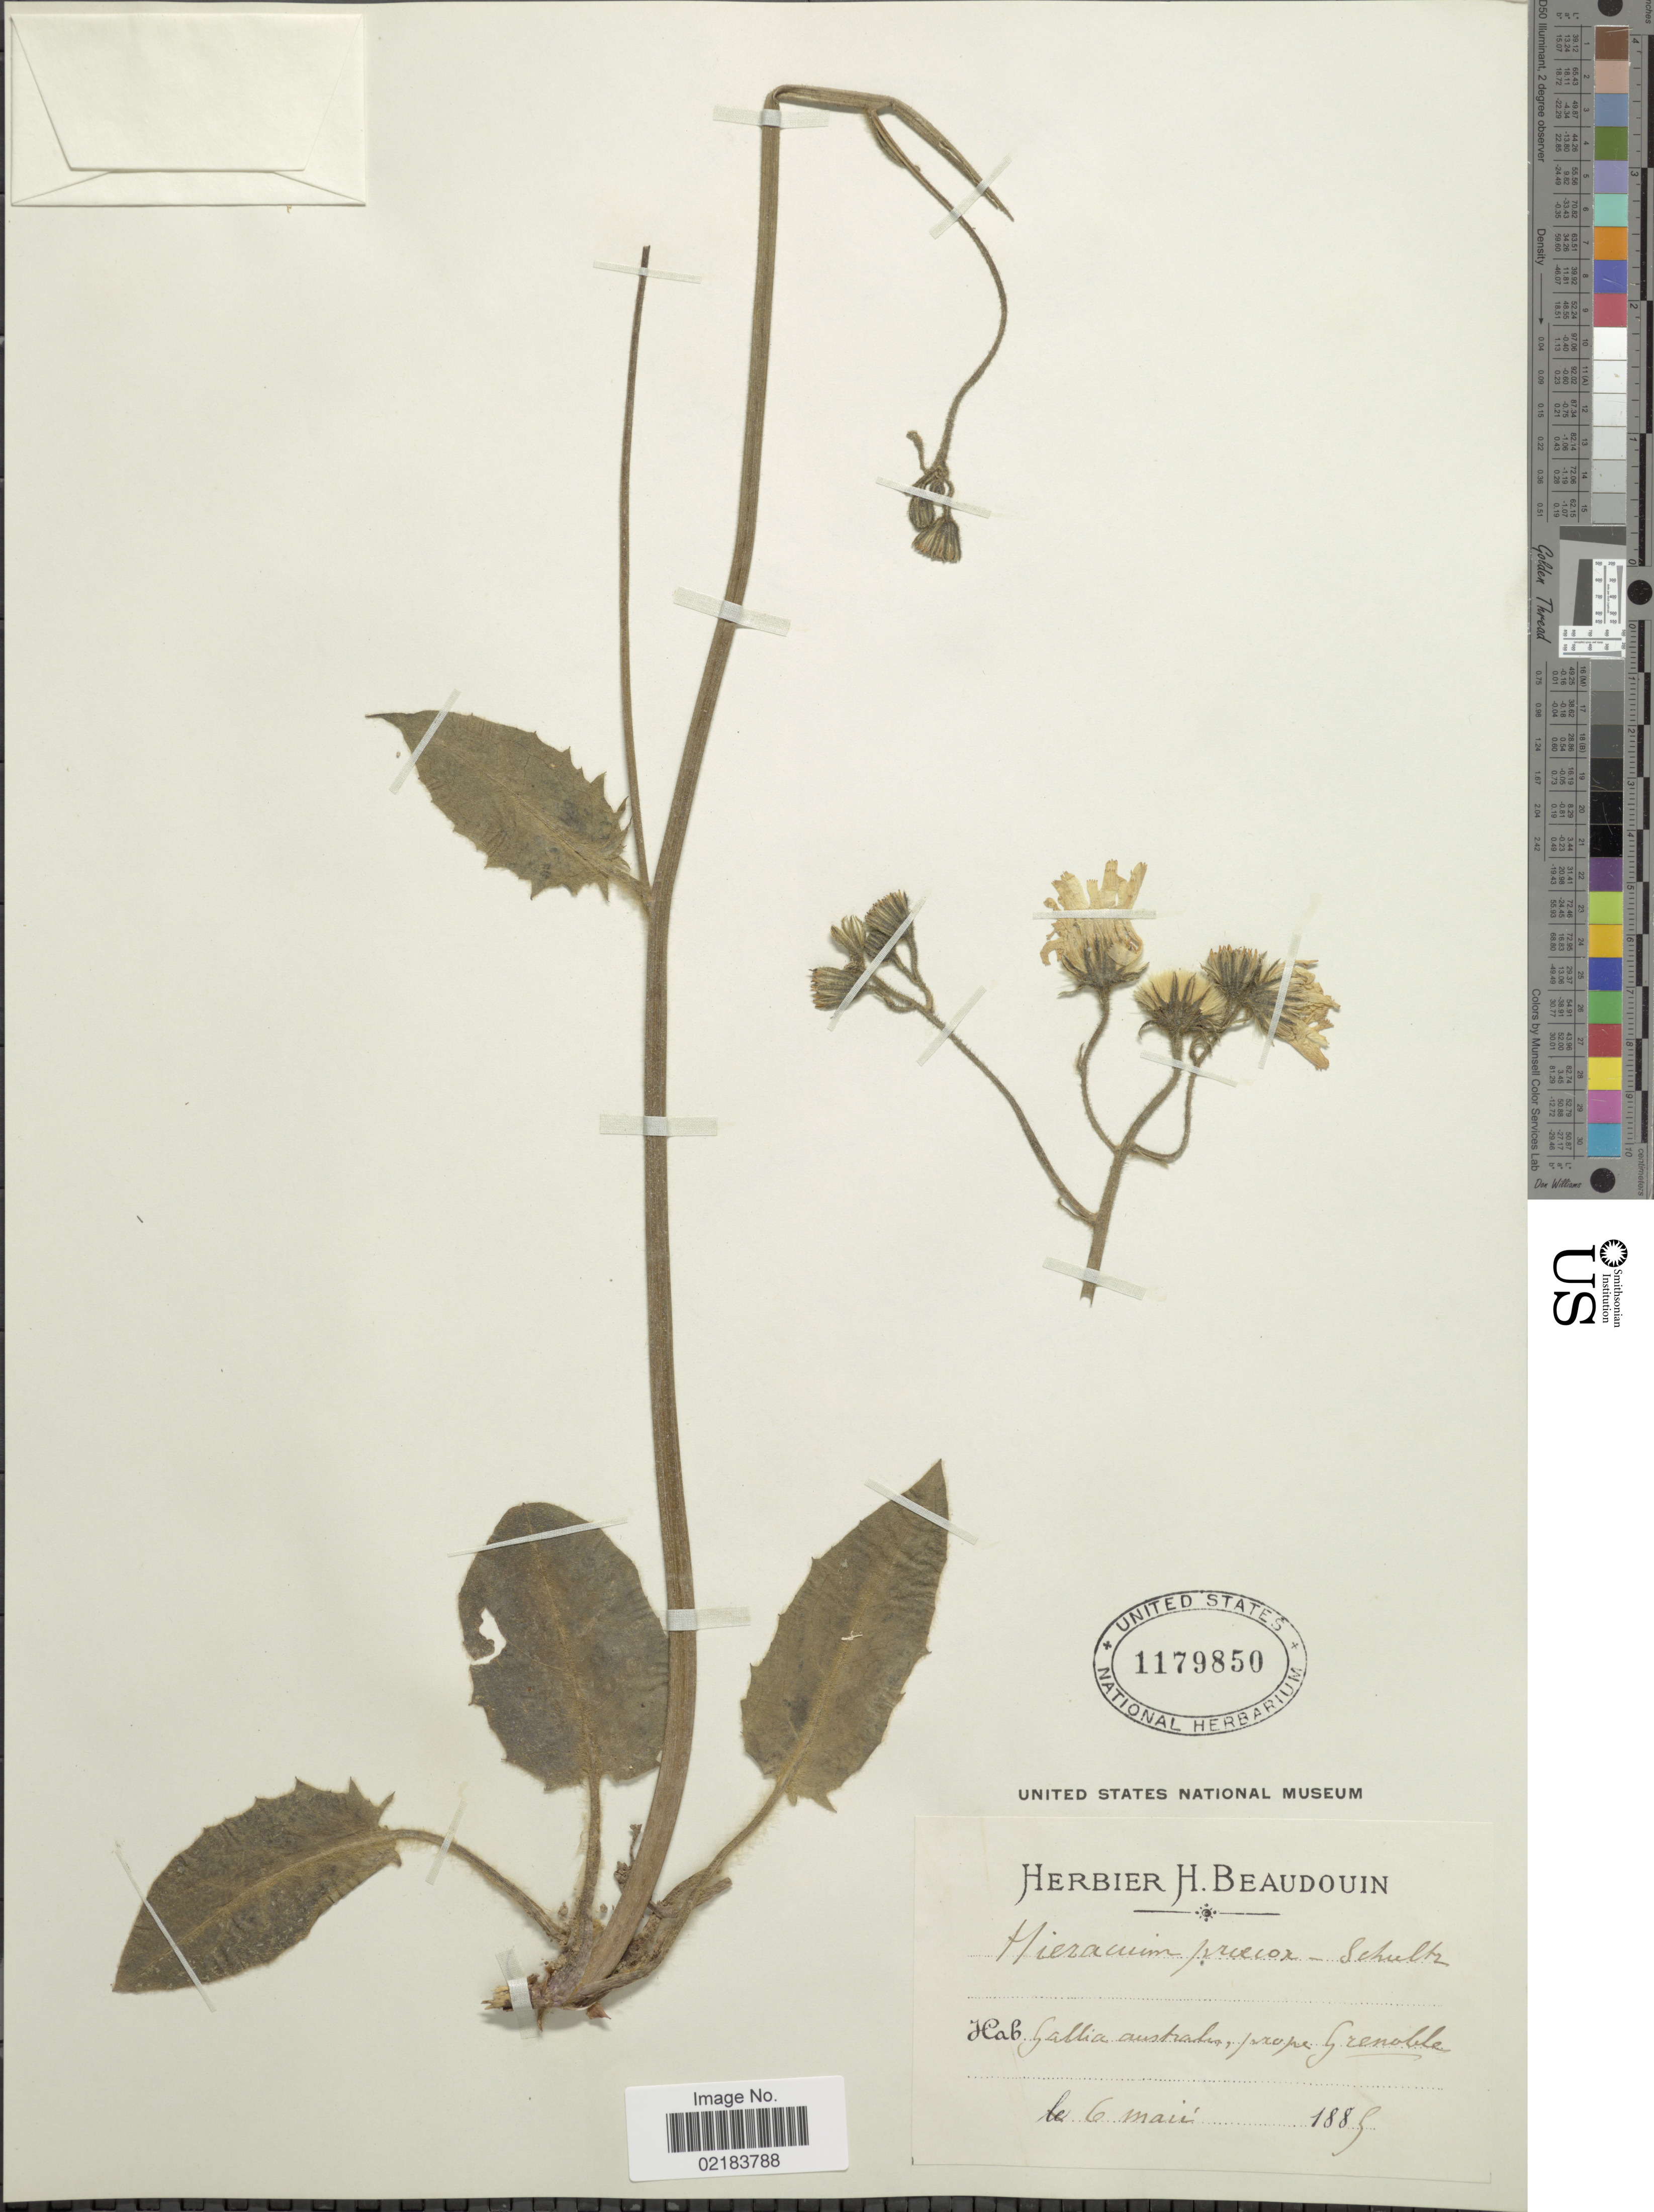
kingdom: Plantae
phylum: Tracheophyta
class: Magnoliopsida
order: Asterales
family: Asteraceae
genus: Hieracium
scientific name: Hieracium glaucinum subsp. praecox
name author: (Sch. Bip.) O. Bolòs & Vigo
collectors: ex herb. H. Beaudouin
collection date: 1885-05-06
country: France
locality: Gallia australis, prope Grenoble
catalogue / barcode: US 1179850